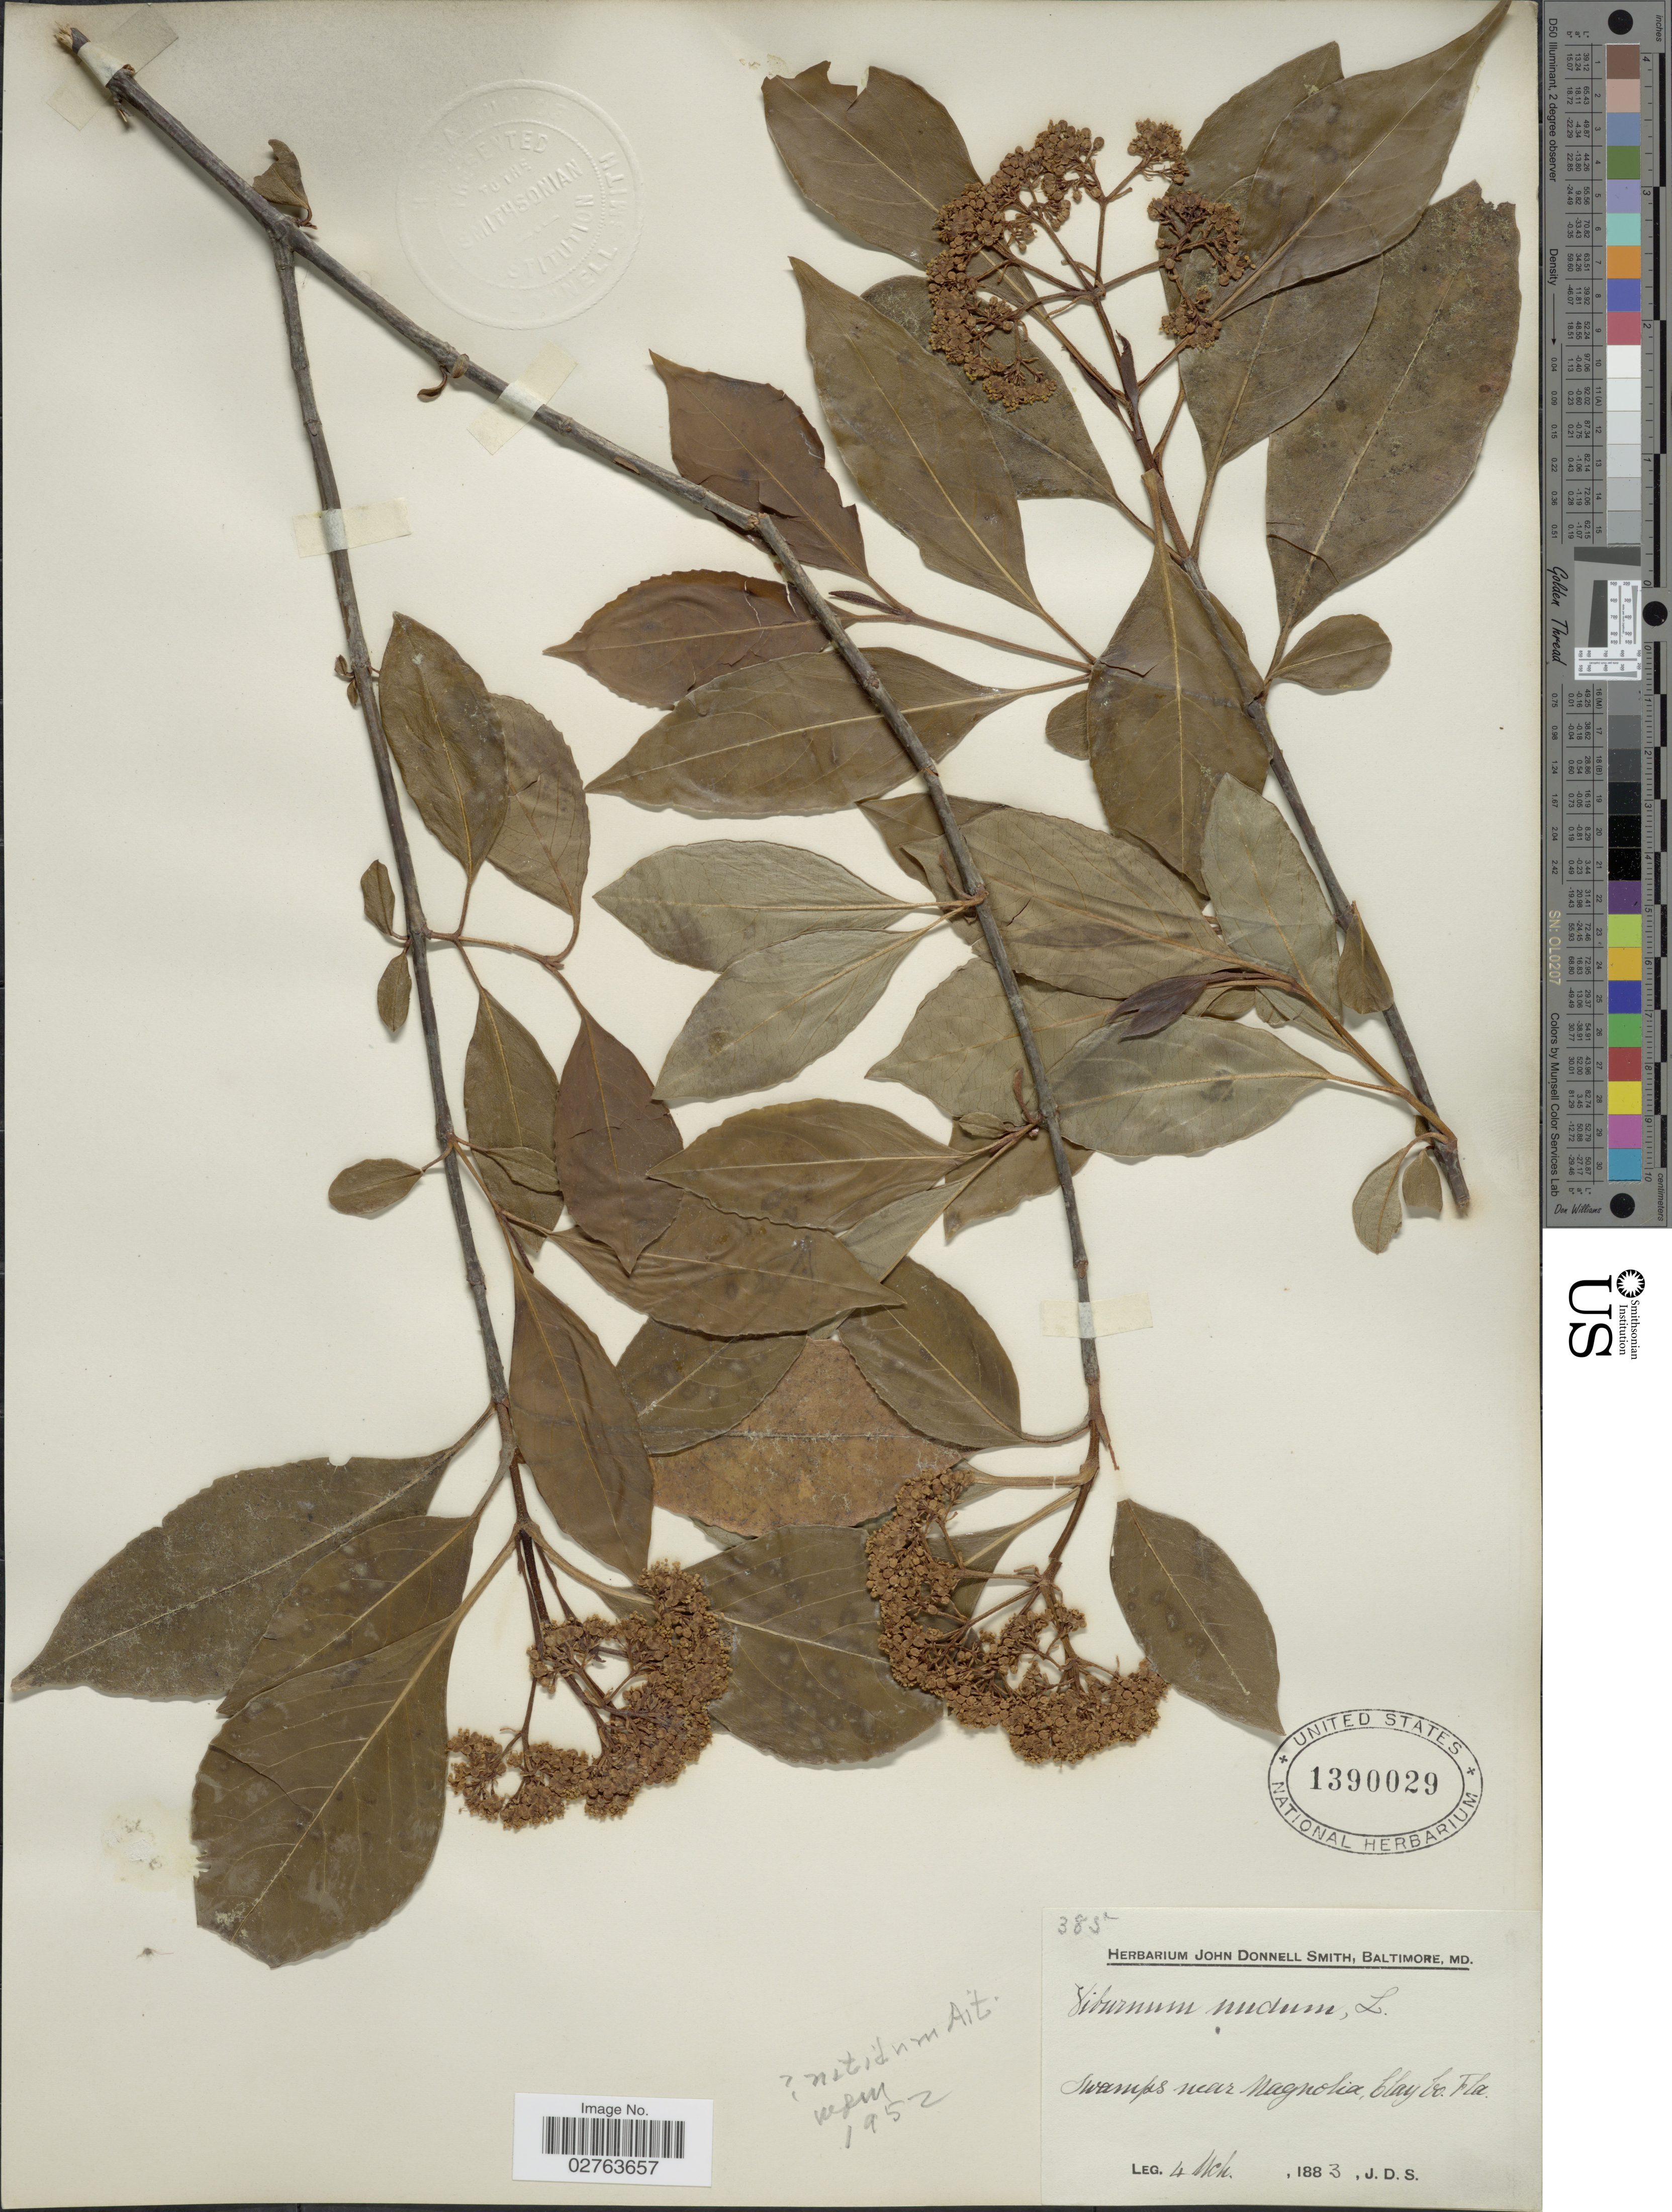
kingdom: Plantae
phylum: Tracheophyta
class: Magnoliopsida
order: Dipsacales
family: Viburnaceae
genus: Viburnum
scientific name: Viburnum nitidum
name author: Aiton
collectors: J. Donnell Smith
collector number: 385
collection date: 1883-03-04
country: United States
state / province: Florida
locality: Swamps near Magnolia, Clay Co.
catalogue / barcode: US 1390029